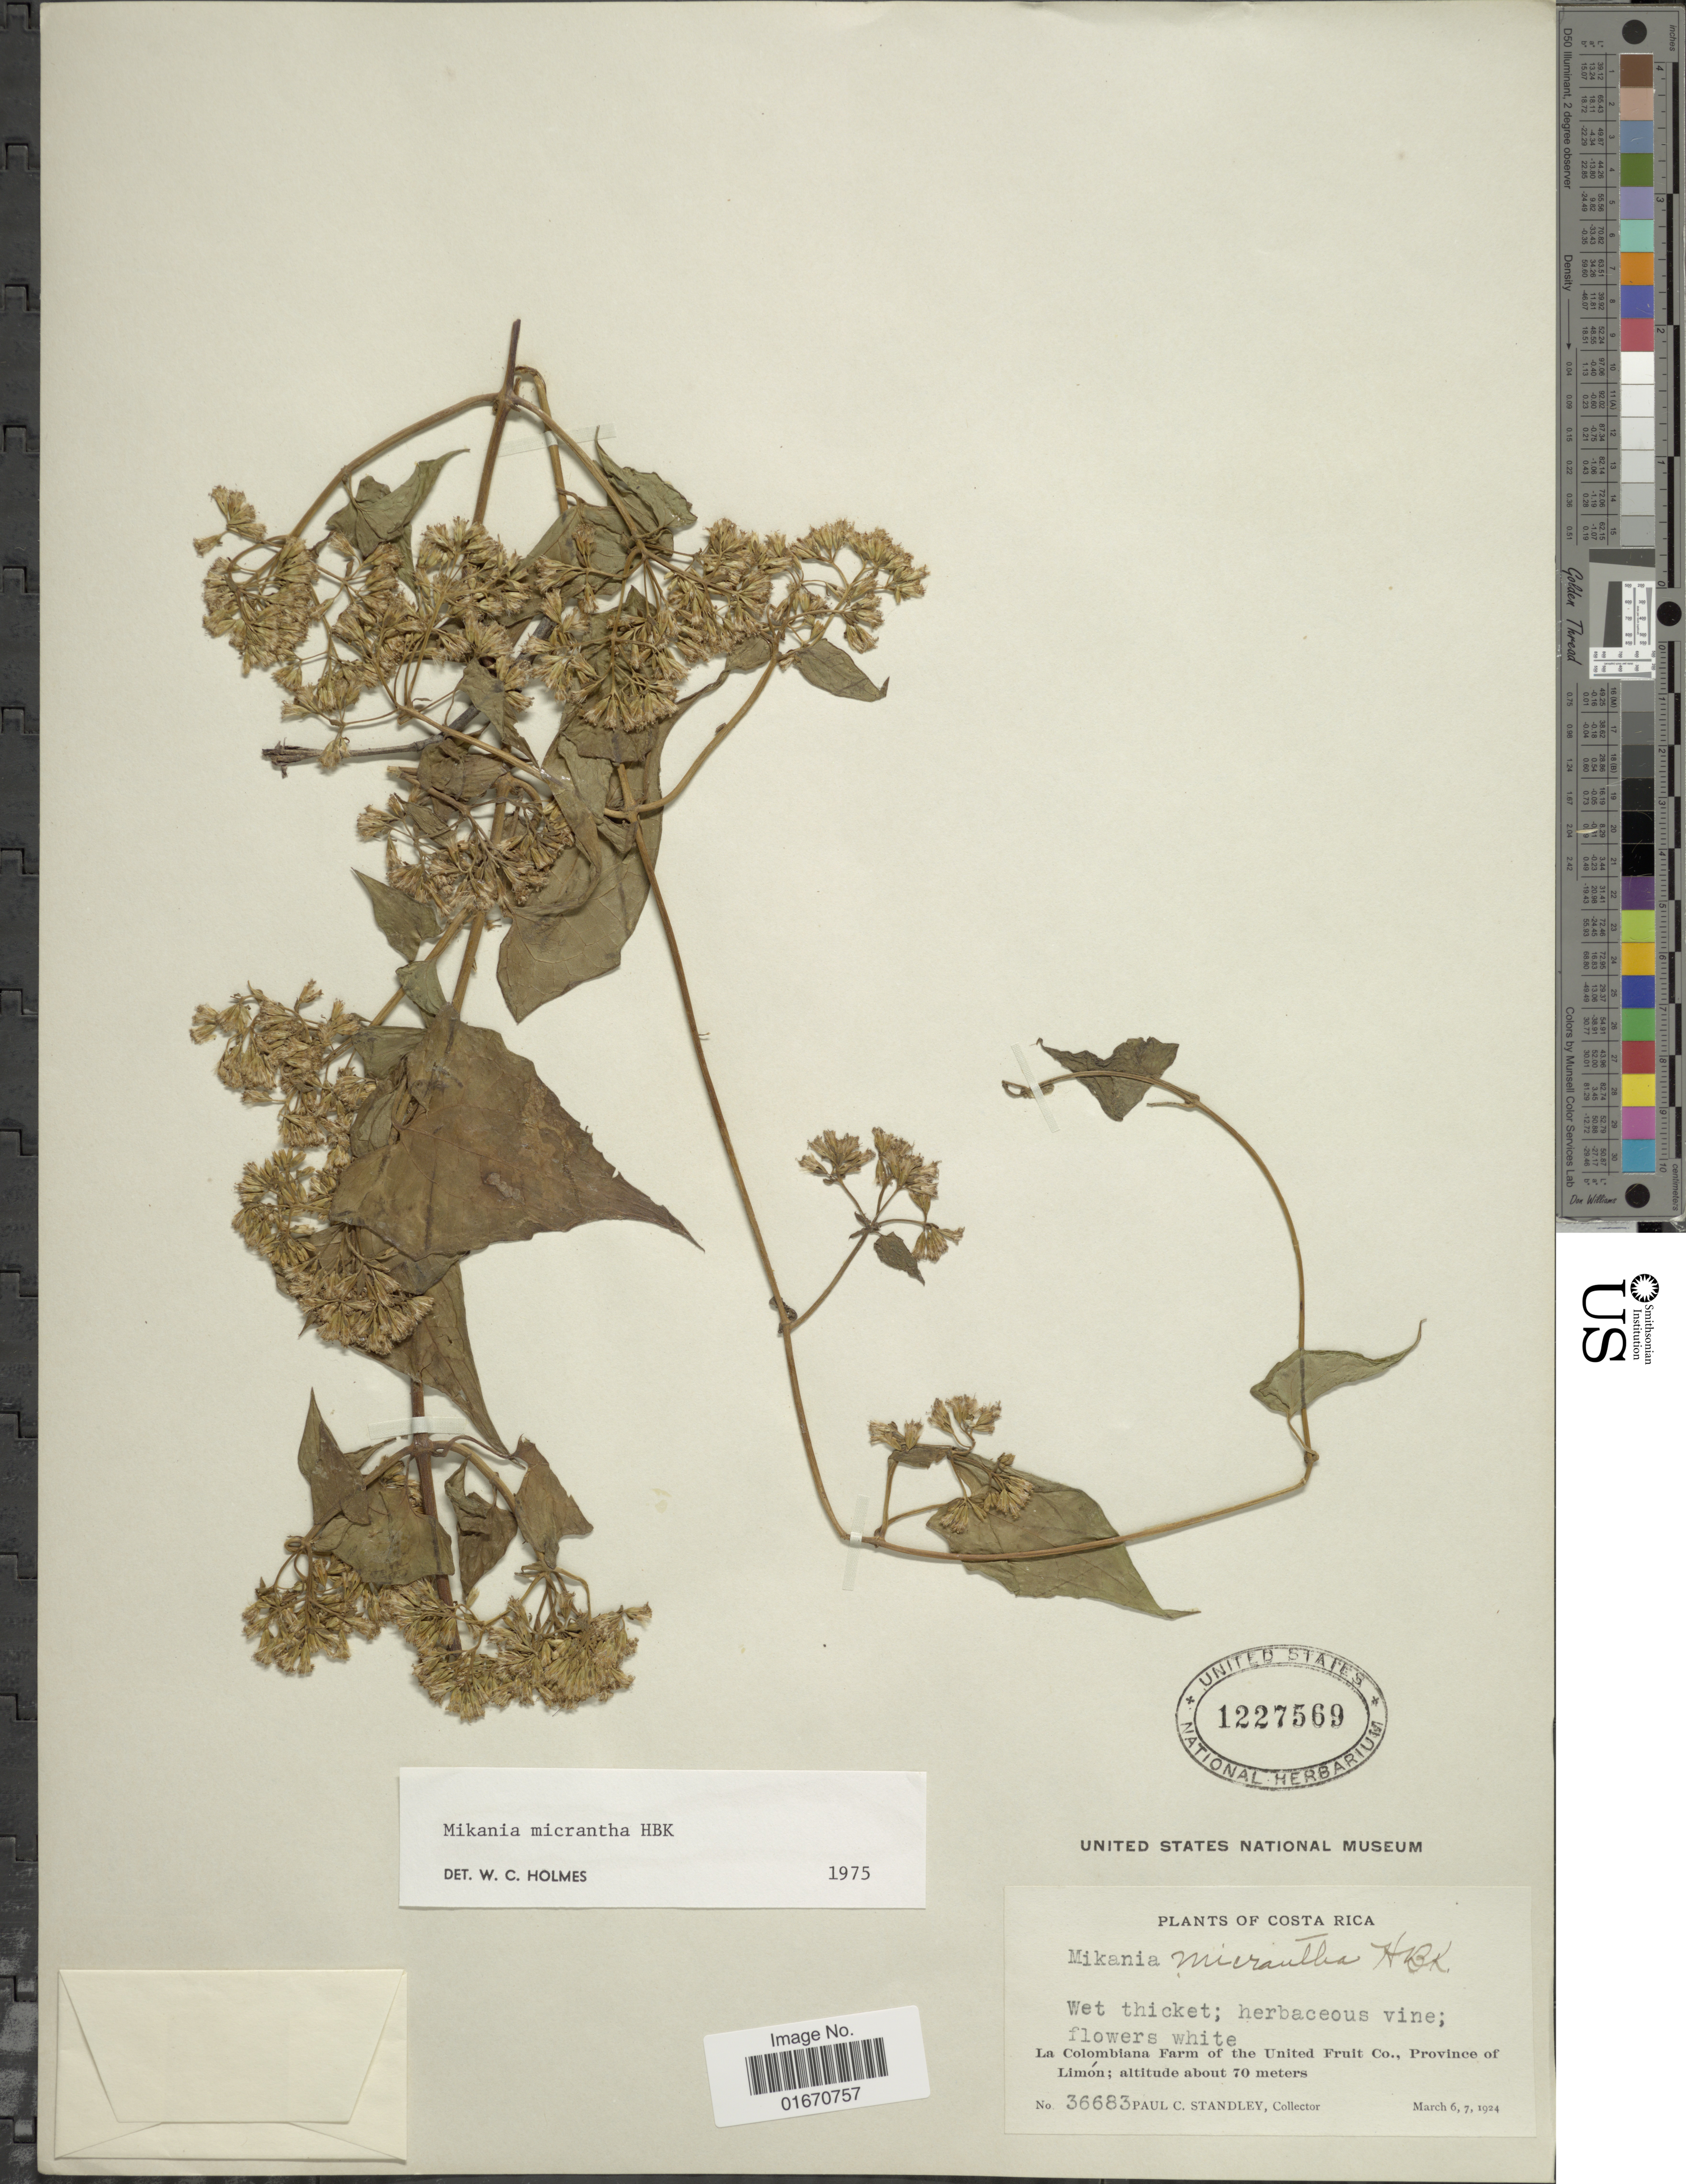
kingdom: Plantae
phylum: Tracheophyta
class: Magnoliopsida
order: Asterales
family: Asteraceae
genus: Mikania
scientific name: Mikania micrantha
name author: Kunth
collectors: P. C. Standley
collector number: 36683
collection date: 1924-03-06/1924-03-07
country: Costa Rica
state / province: Limón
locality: La Colombiana Farm of the United Fruit Co.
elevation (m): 70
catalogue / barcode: US 1227569